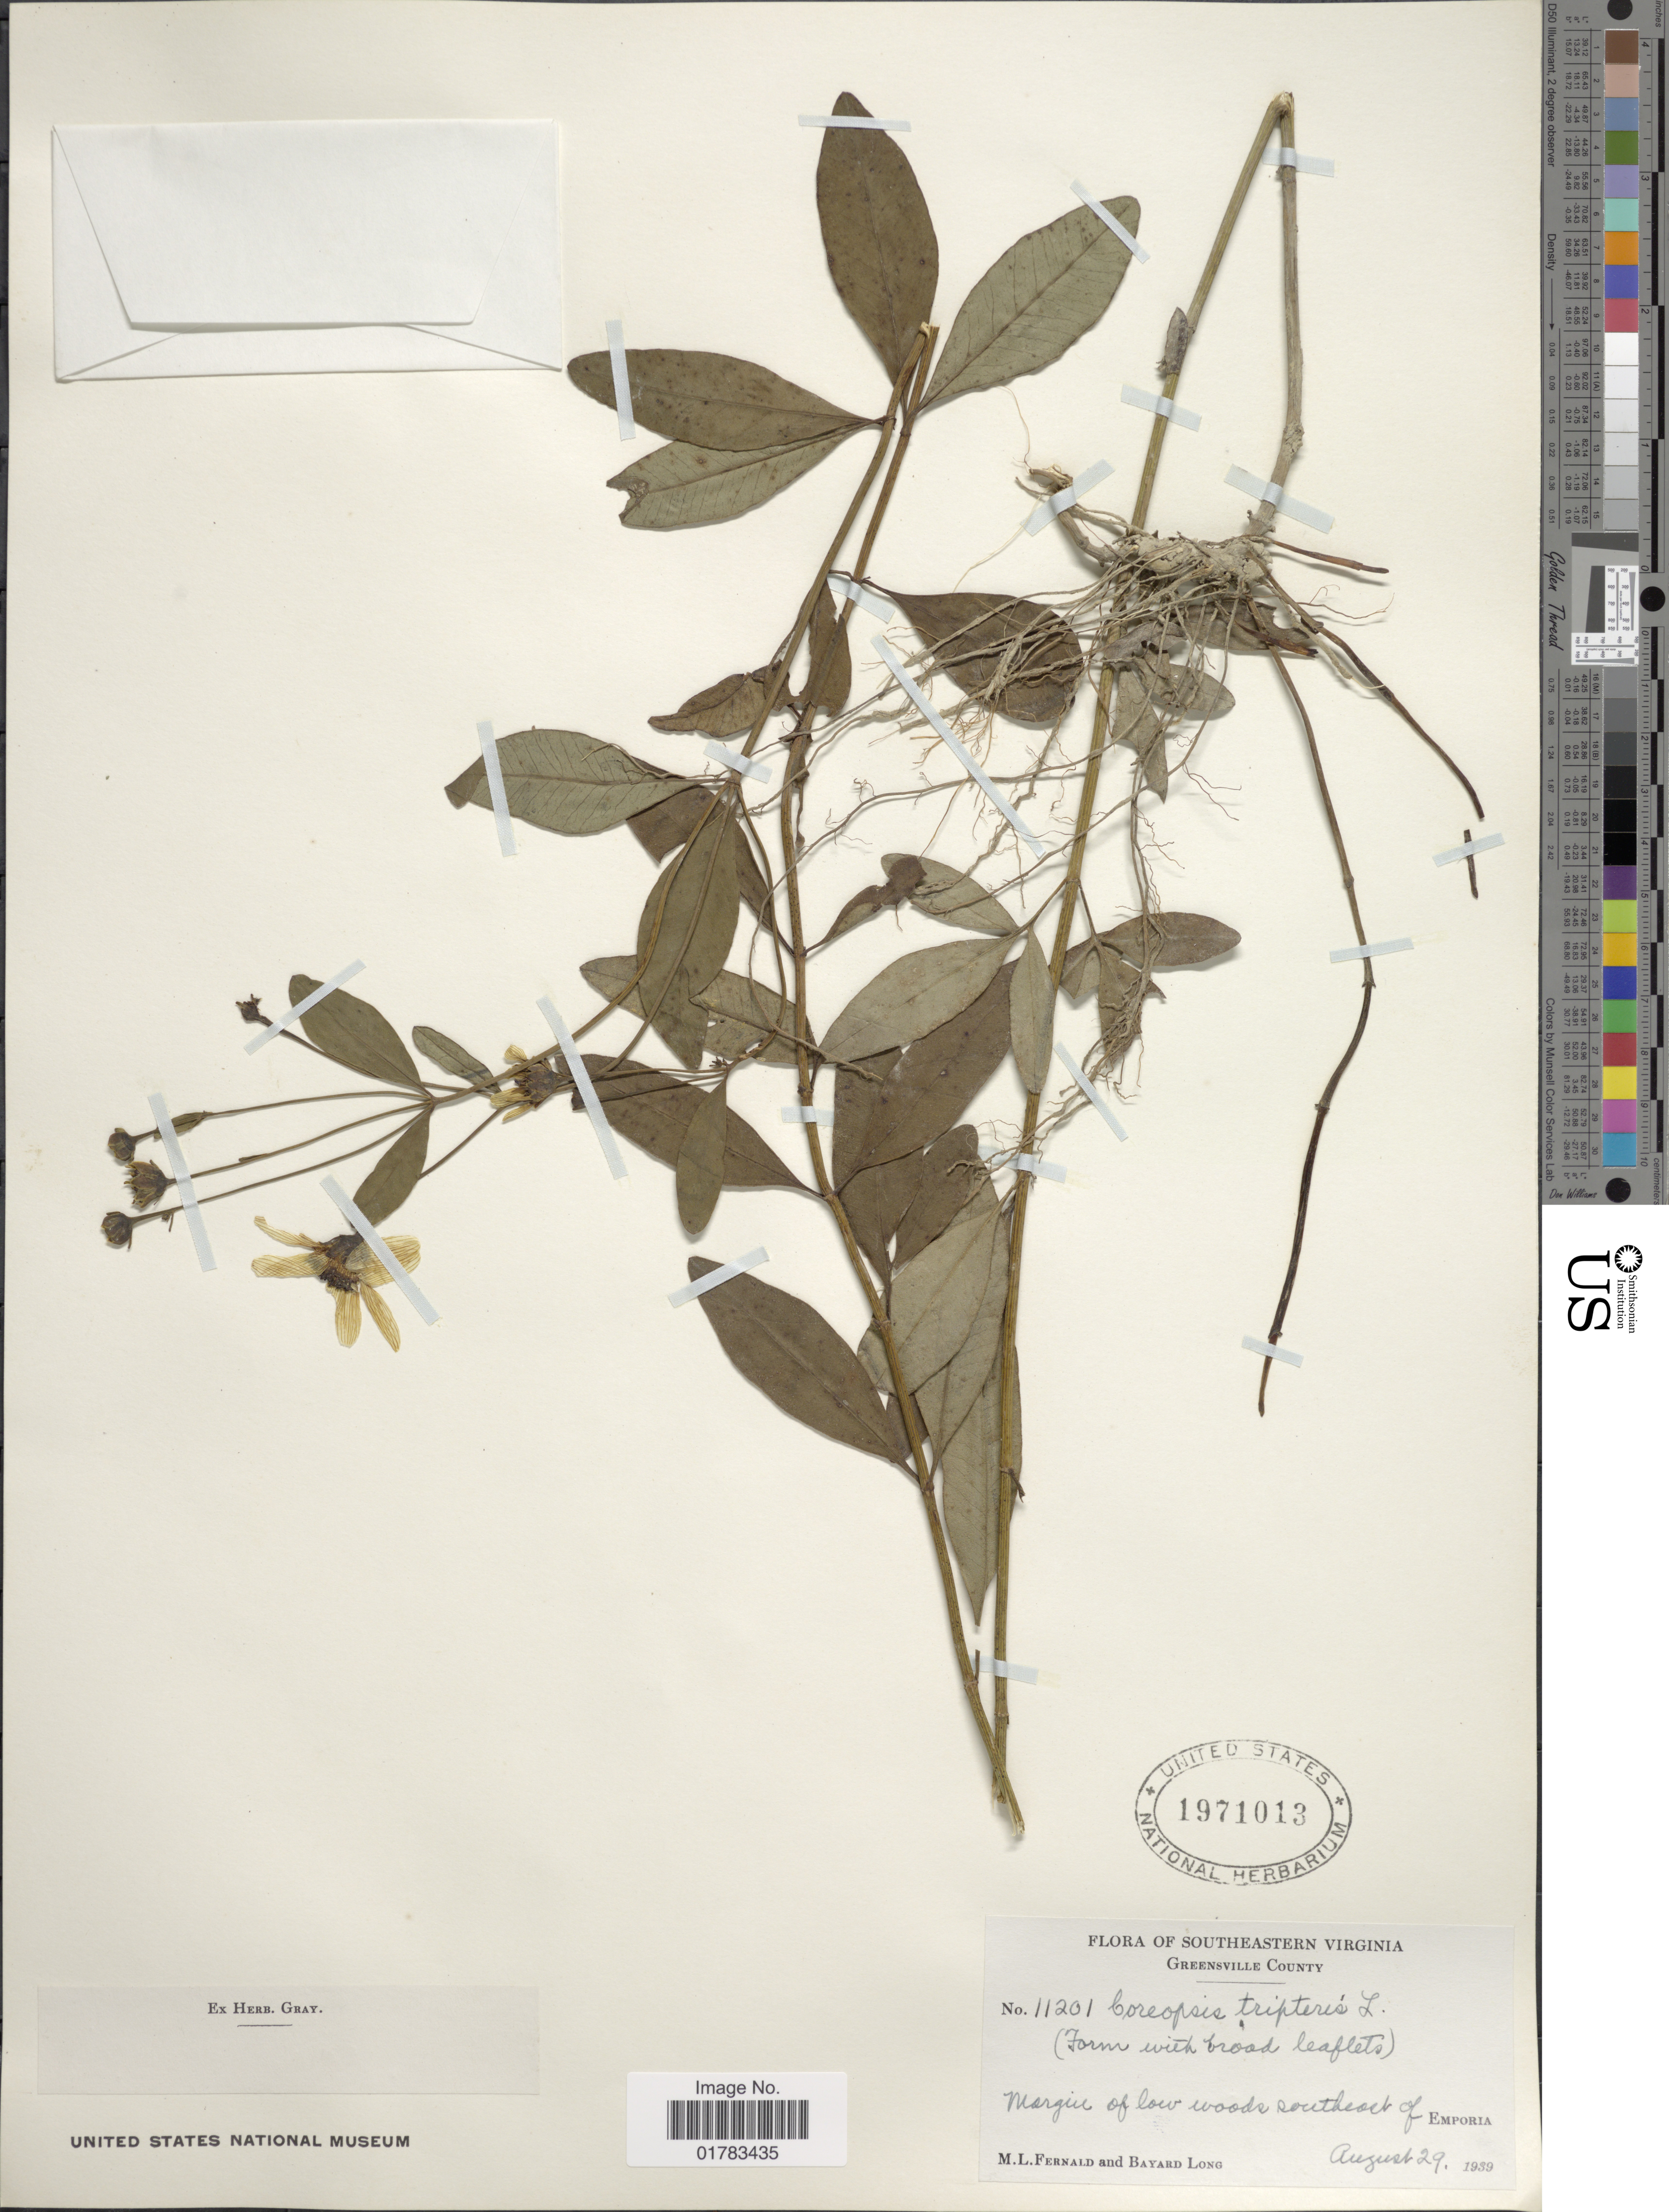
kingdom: Plantae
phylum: Tracheophyta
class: Magnoliopsida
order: Asterales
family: Asteraceae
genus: Coreopsis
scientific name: Coreopsis tripteris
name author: L.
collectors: M. L. Fernald & B. Long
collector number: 11201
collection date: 1939-08-29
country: United States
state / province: Virginia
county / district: Greensville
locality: Southeastern Virginia, Greensville County, Margin of low woods southeast of Emporia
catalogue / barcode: US 1971013